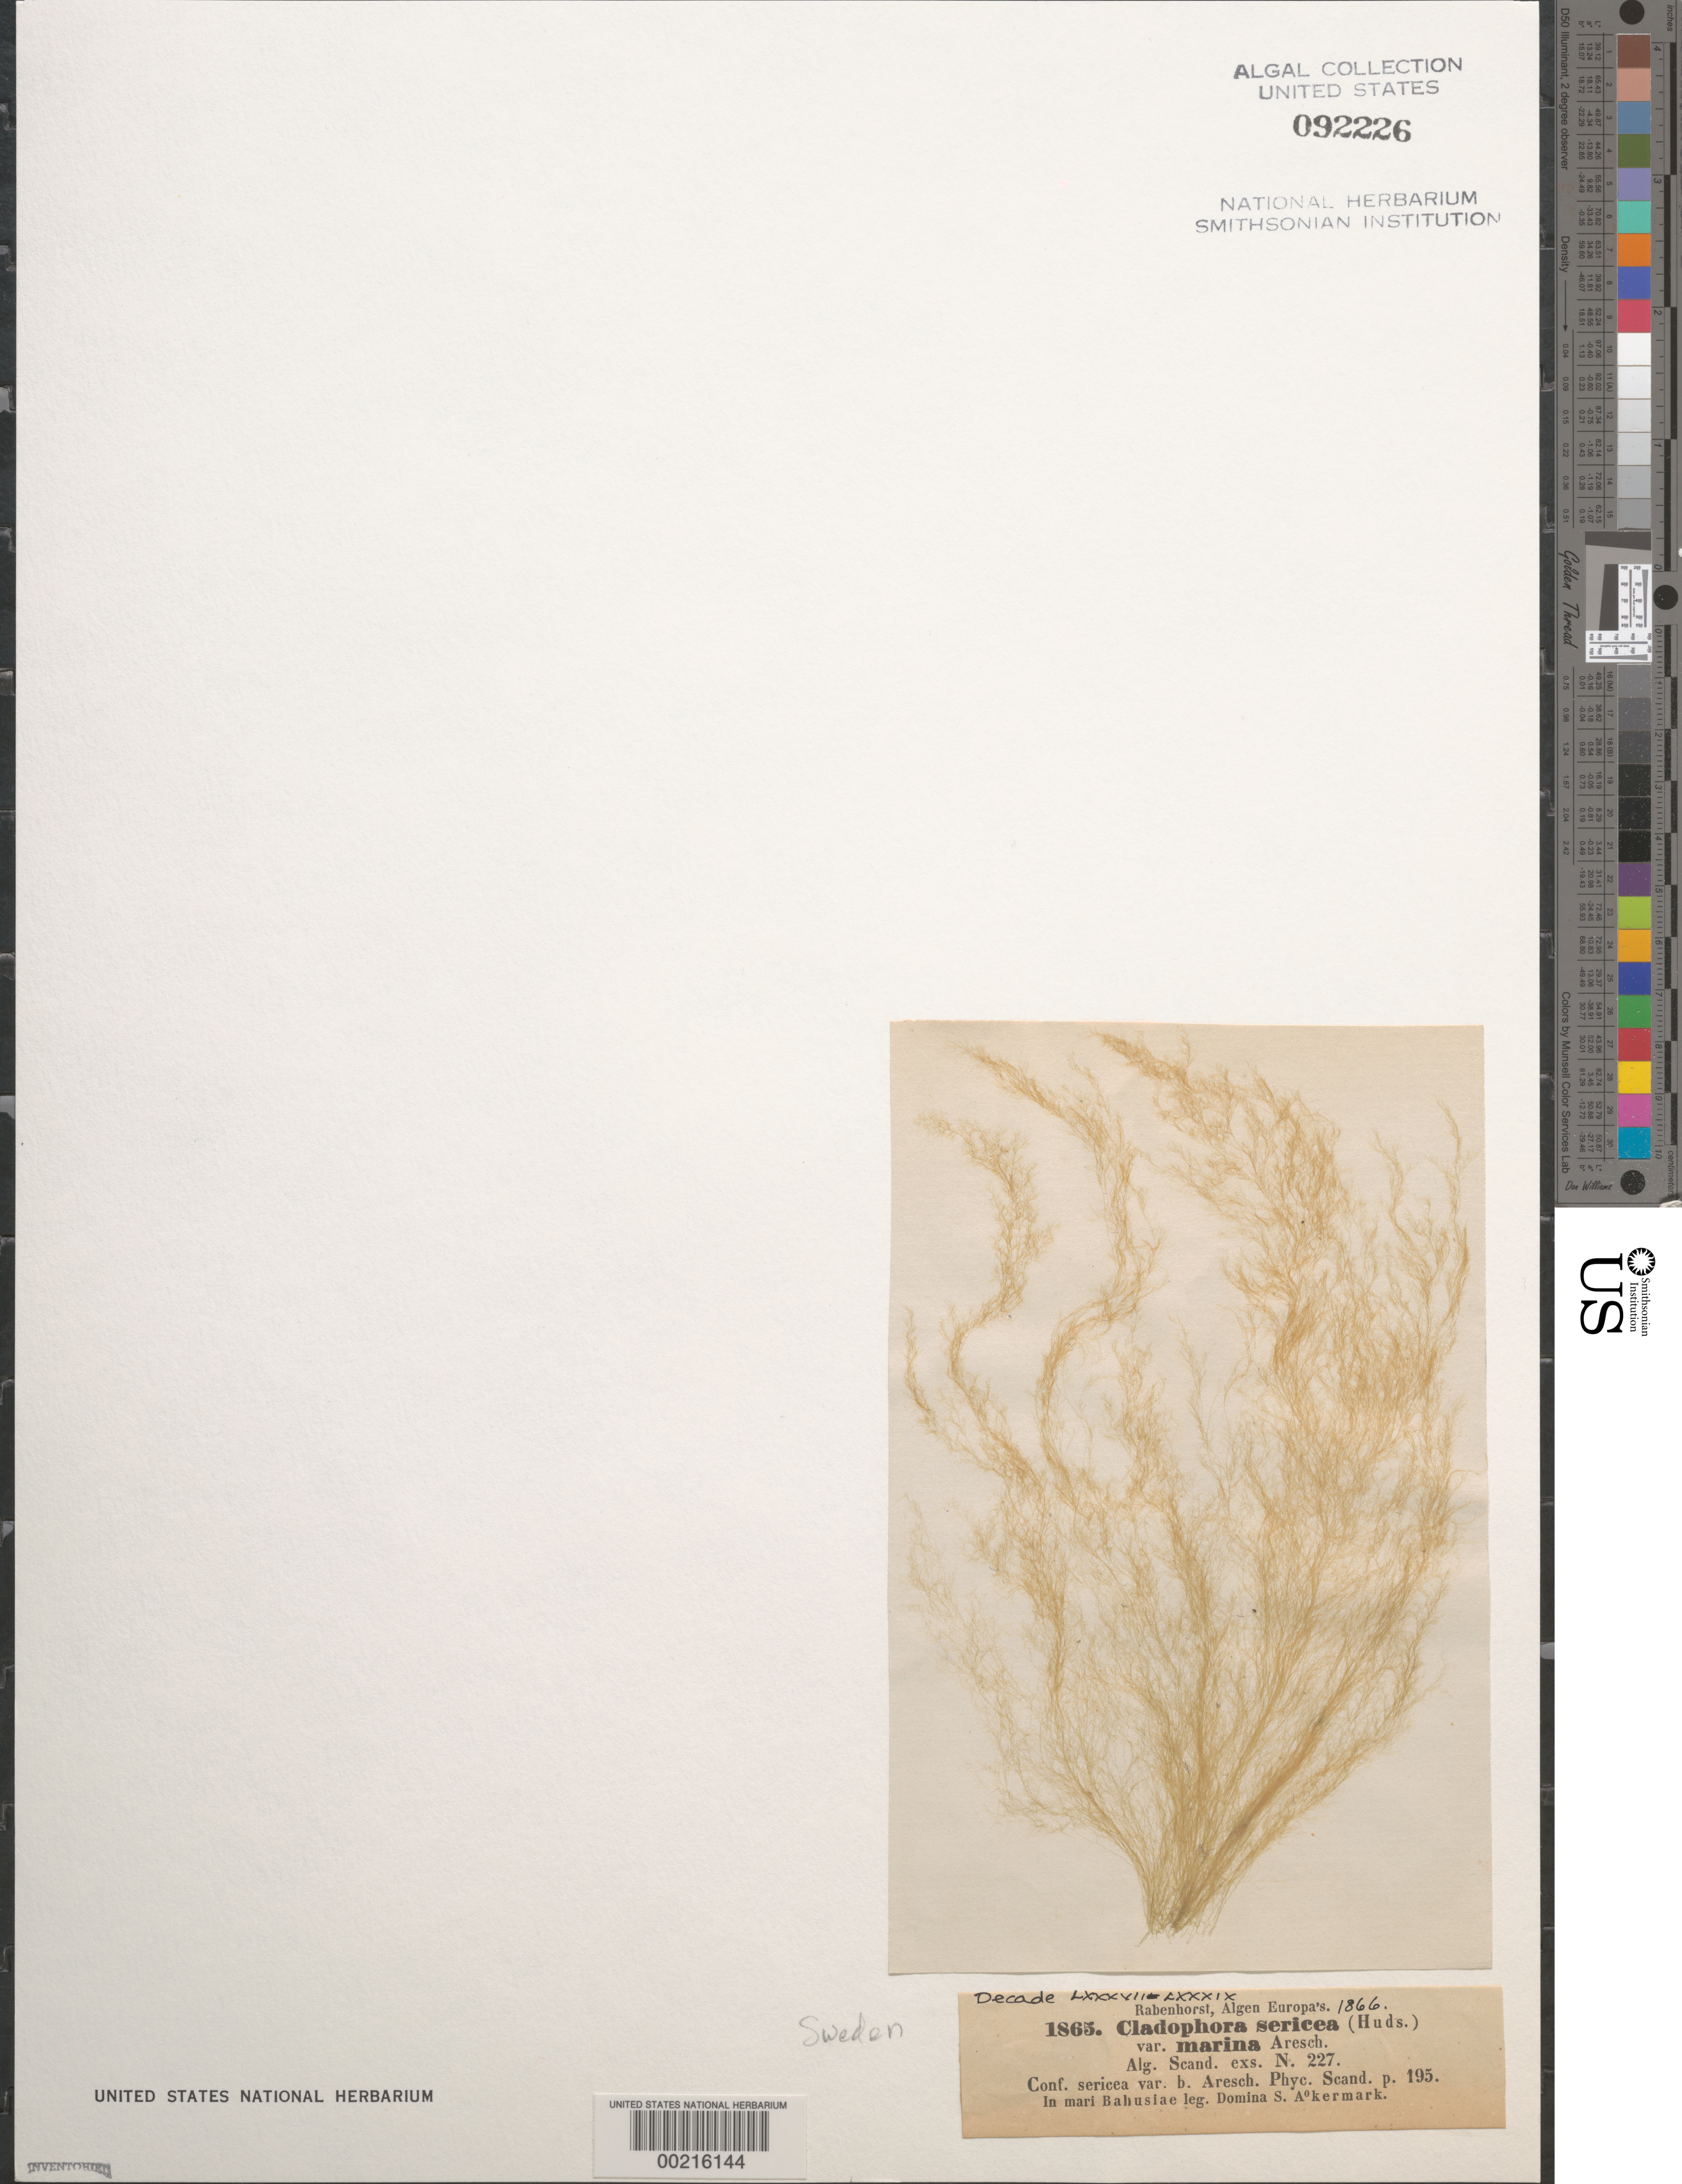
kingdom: Plantae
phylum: Chlorophyta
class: Ulvophyceae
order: Cladophorales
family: Cladophoraceae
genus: Cladophora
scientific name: Cladophora sericea var. marina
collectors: S. Akermark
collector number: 1865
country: Sweden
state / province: Västra Götaland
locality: Bohus bay (mari bahusiae)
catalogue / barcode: US 92226